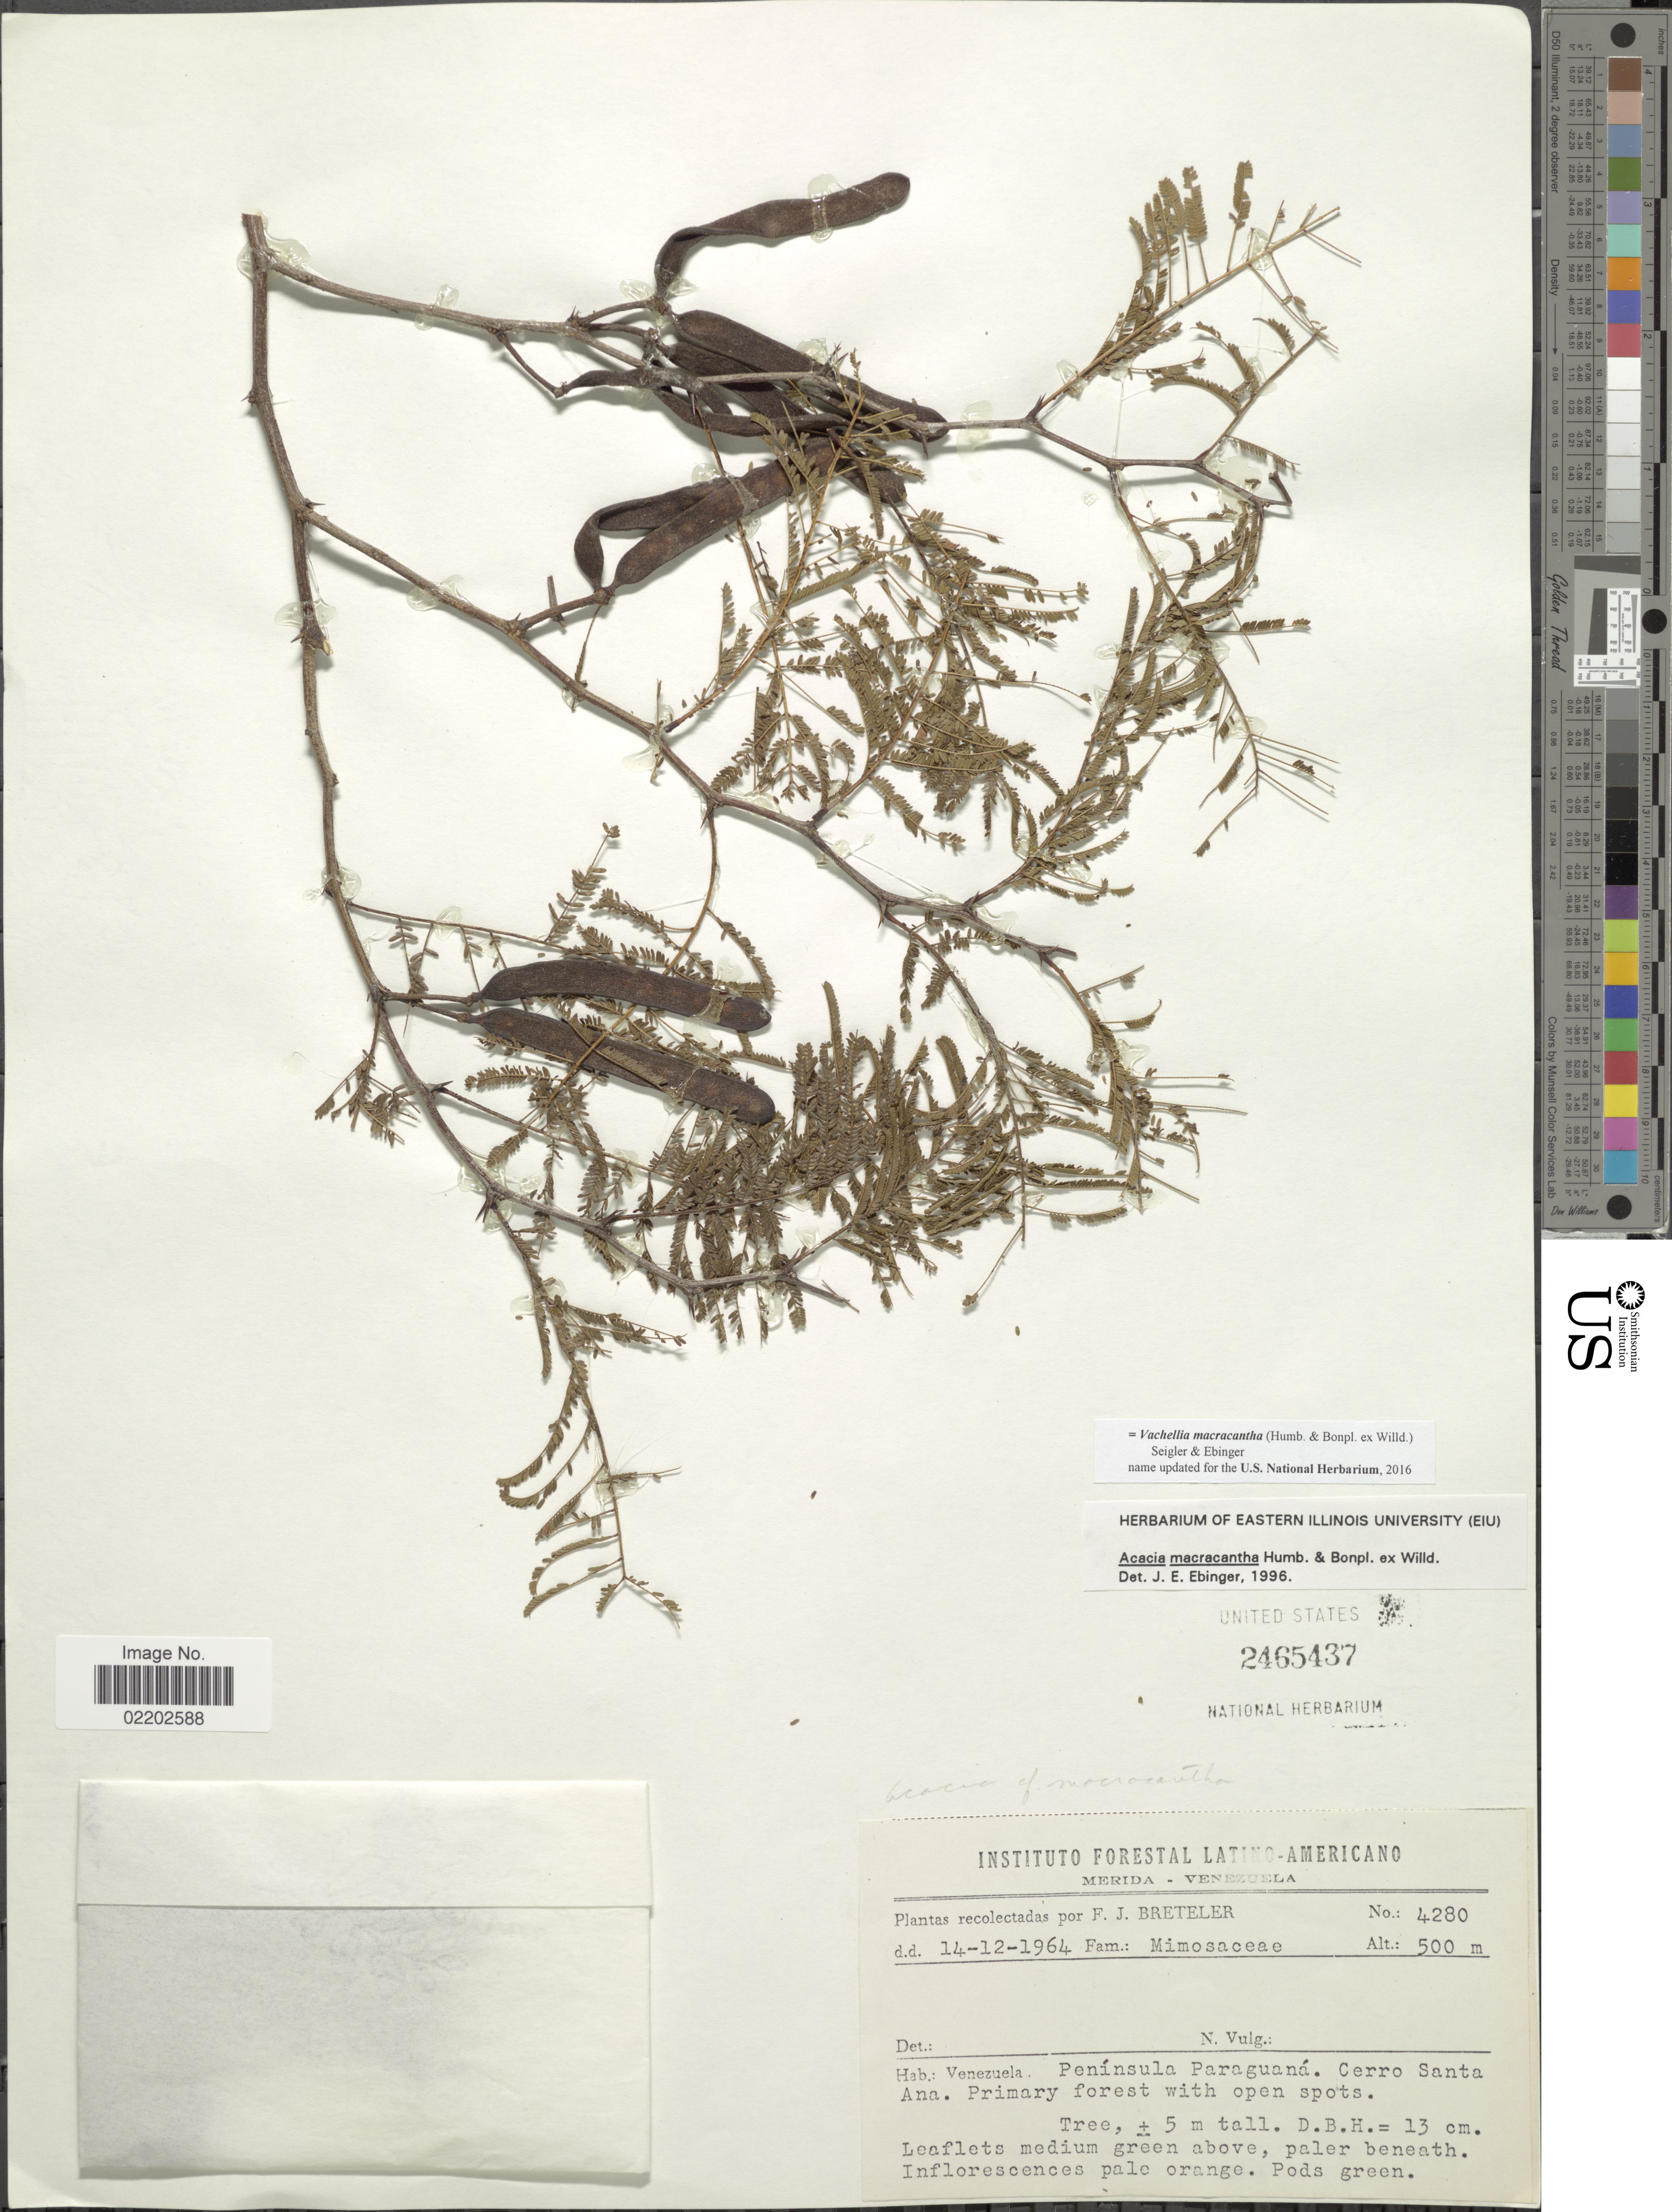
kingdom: Plantae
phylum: Tracheophyta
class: Magnoliopsida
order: Fabales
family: Fabaceae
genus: Vachellia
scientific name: Vachellia macracantha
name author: (Humb. & Bonpl. ex Willd.) Seigler & Ebinger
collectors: F. J. Breteler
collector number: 4280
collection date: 1964-12-14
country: Venezuela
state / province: Mérida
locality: Península paraguaná, Cerro Santa Ana, primary forest with open spots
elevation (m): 500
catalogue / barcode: US 2465437